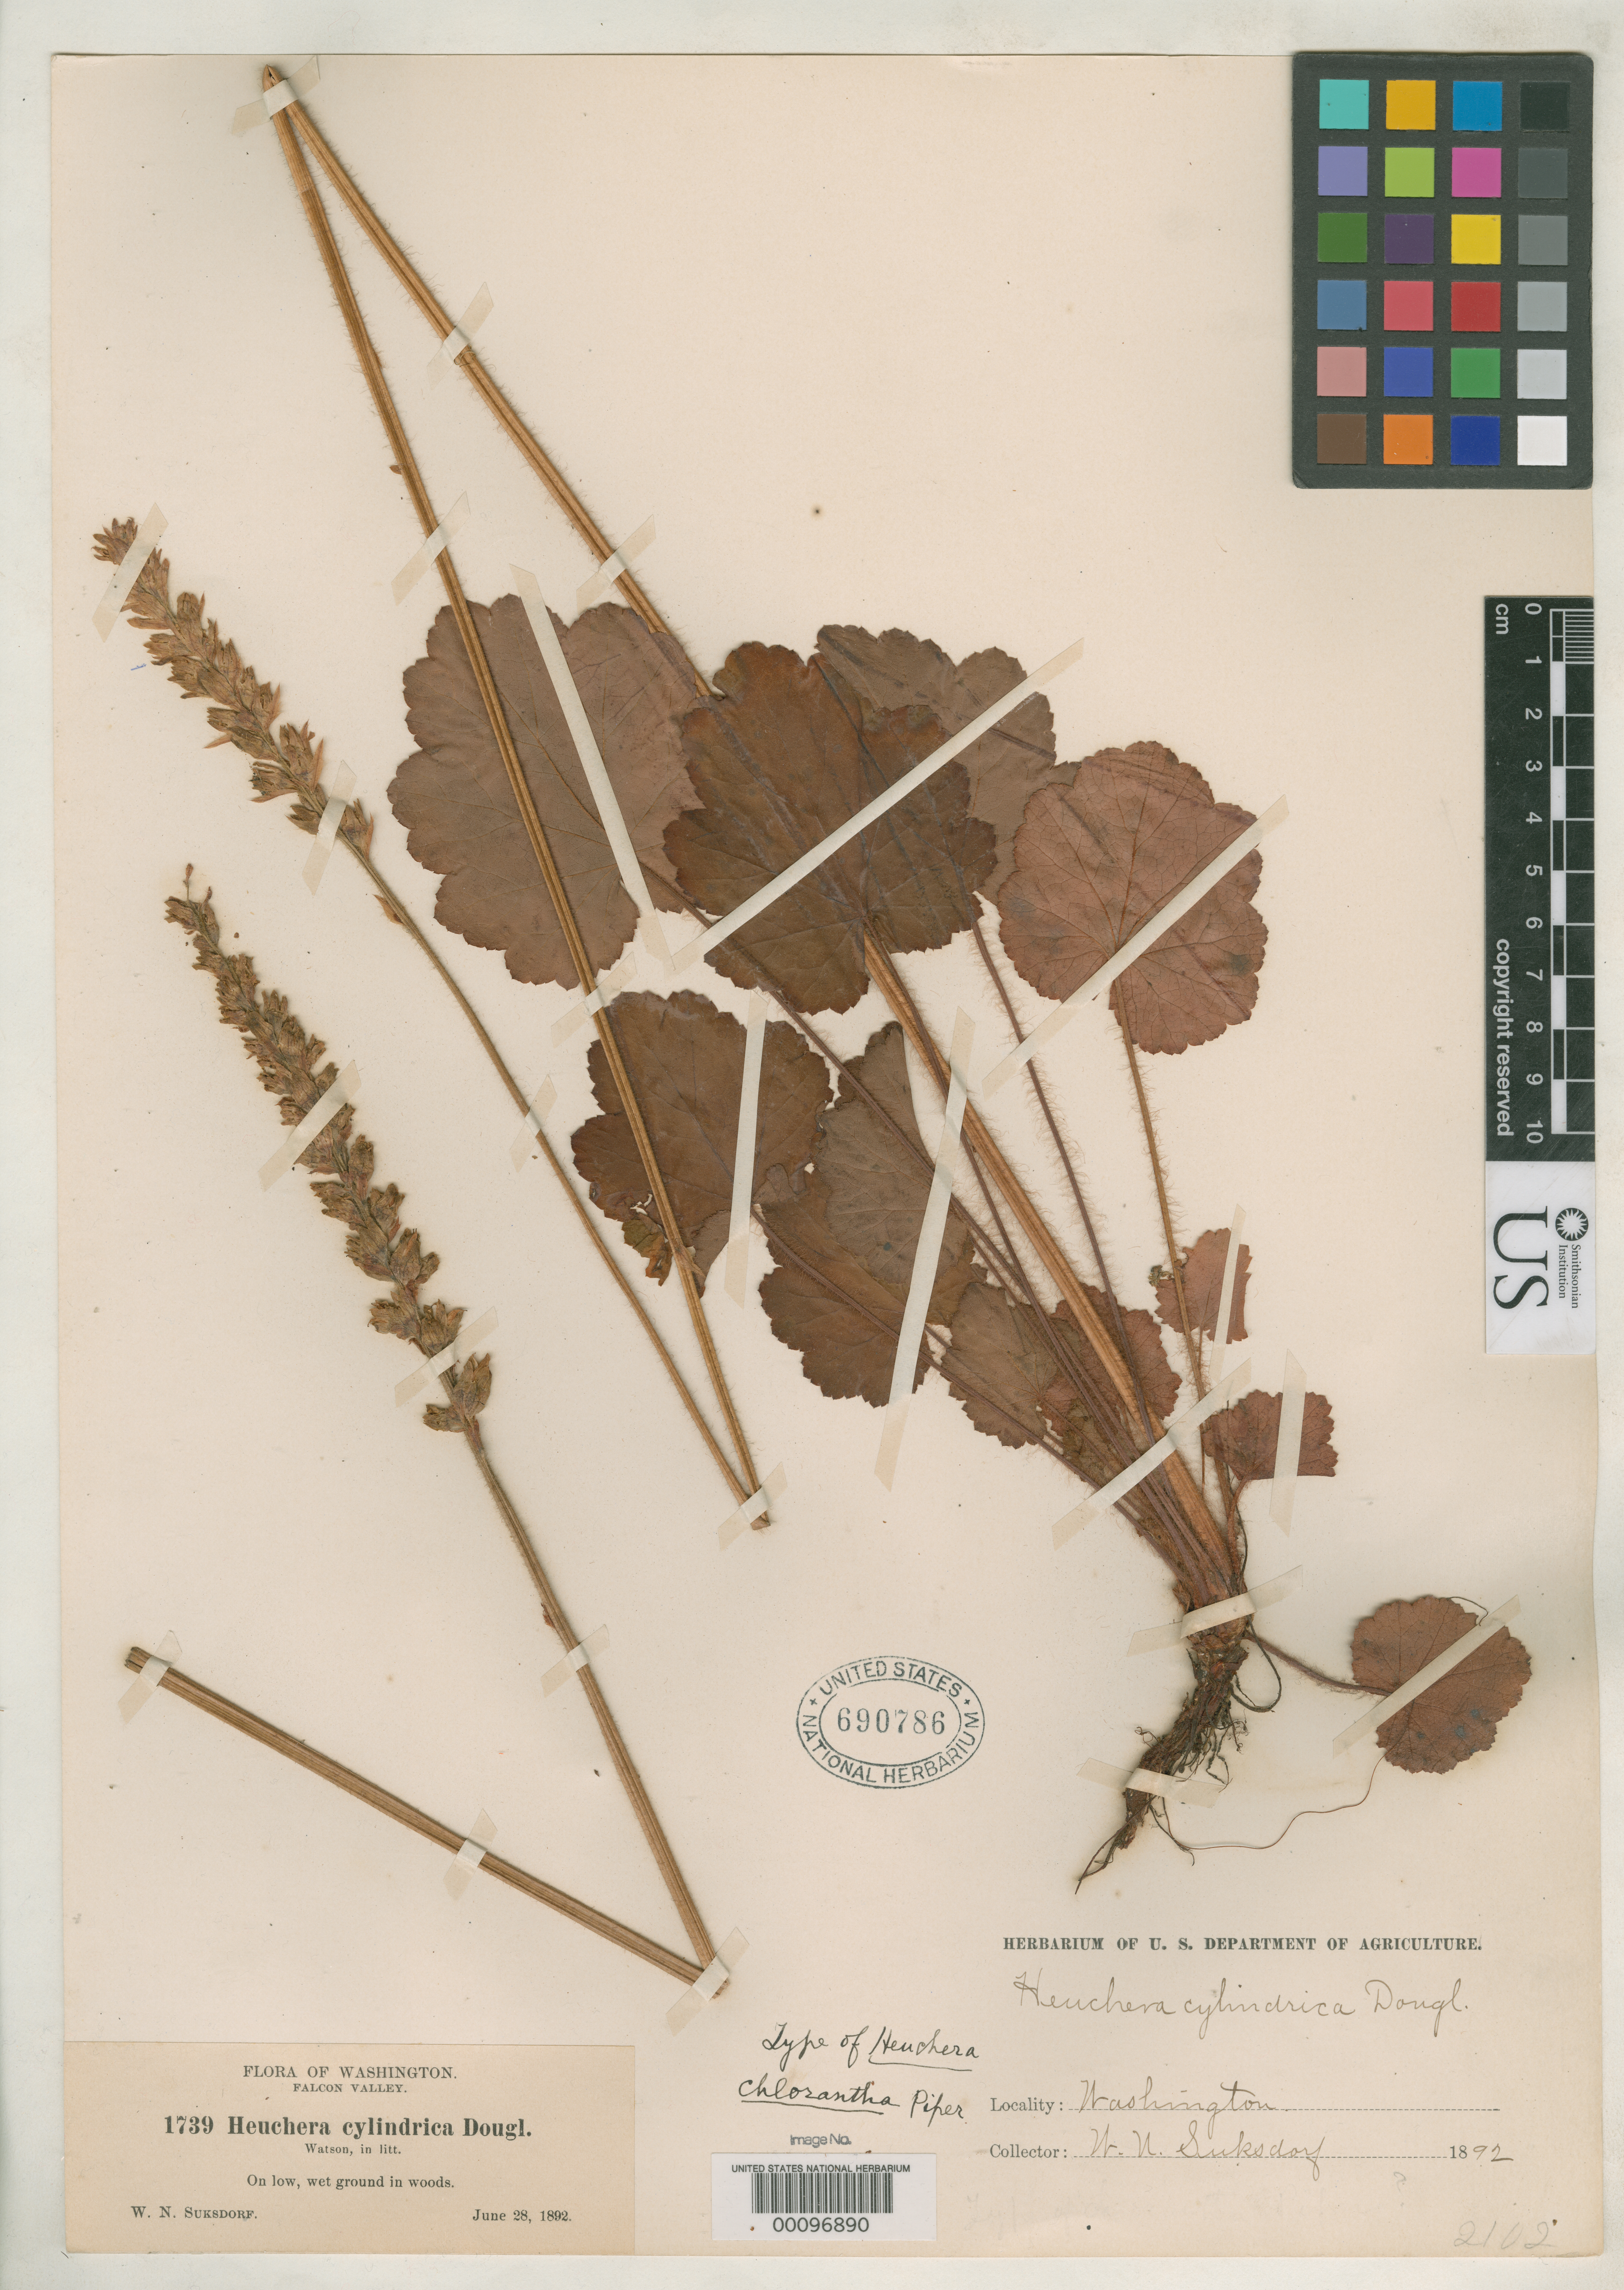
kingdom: Plantae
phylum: Tracheophyta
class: Magnoliopsida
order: Saxifragales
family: Saxifragaceae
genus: Heuchera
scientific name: Heuchera chlorantha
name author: Piper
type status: Isotype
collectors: W. N. Suksdorf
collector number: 1739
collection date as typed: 28 Jun 1892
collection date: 1892-06-28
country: United States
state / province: Washington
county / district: Klickitat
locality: Falcon Valley.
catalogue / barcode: US 690786